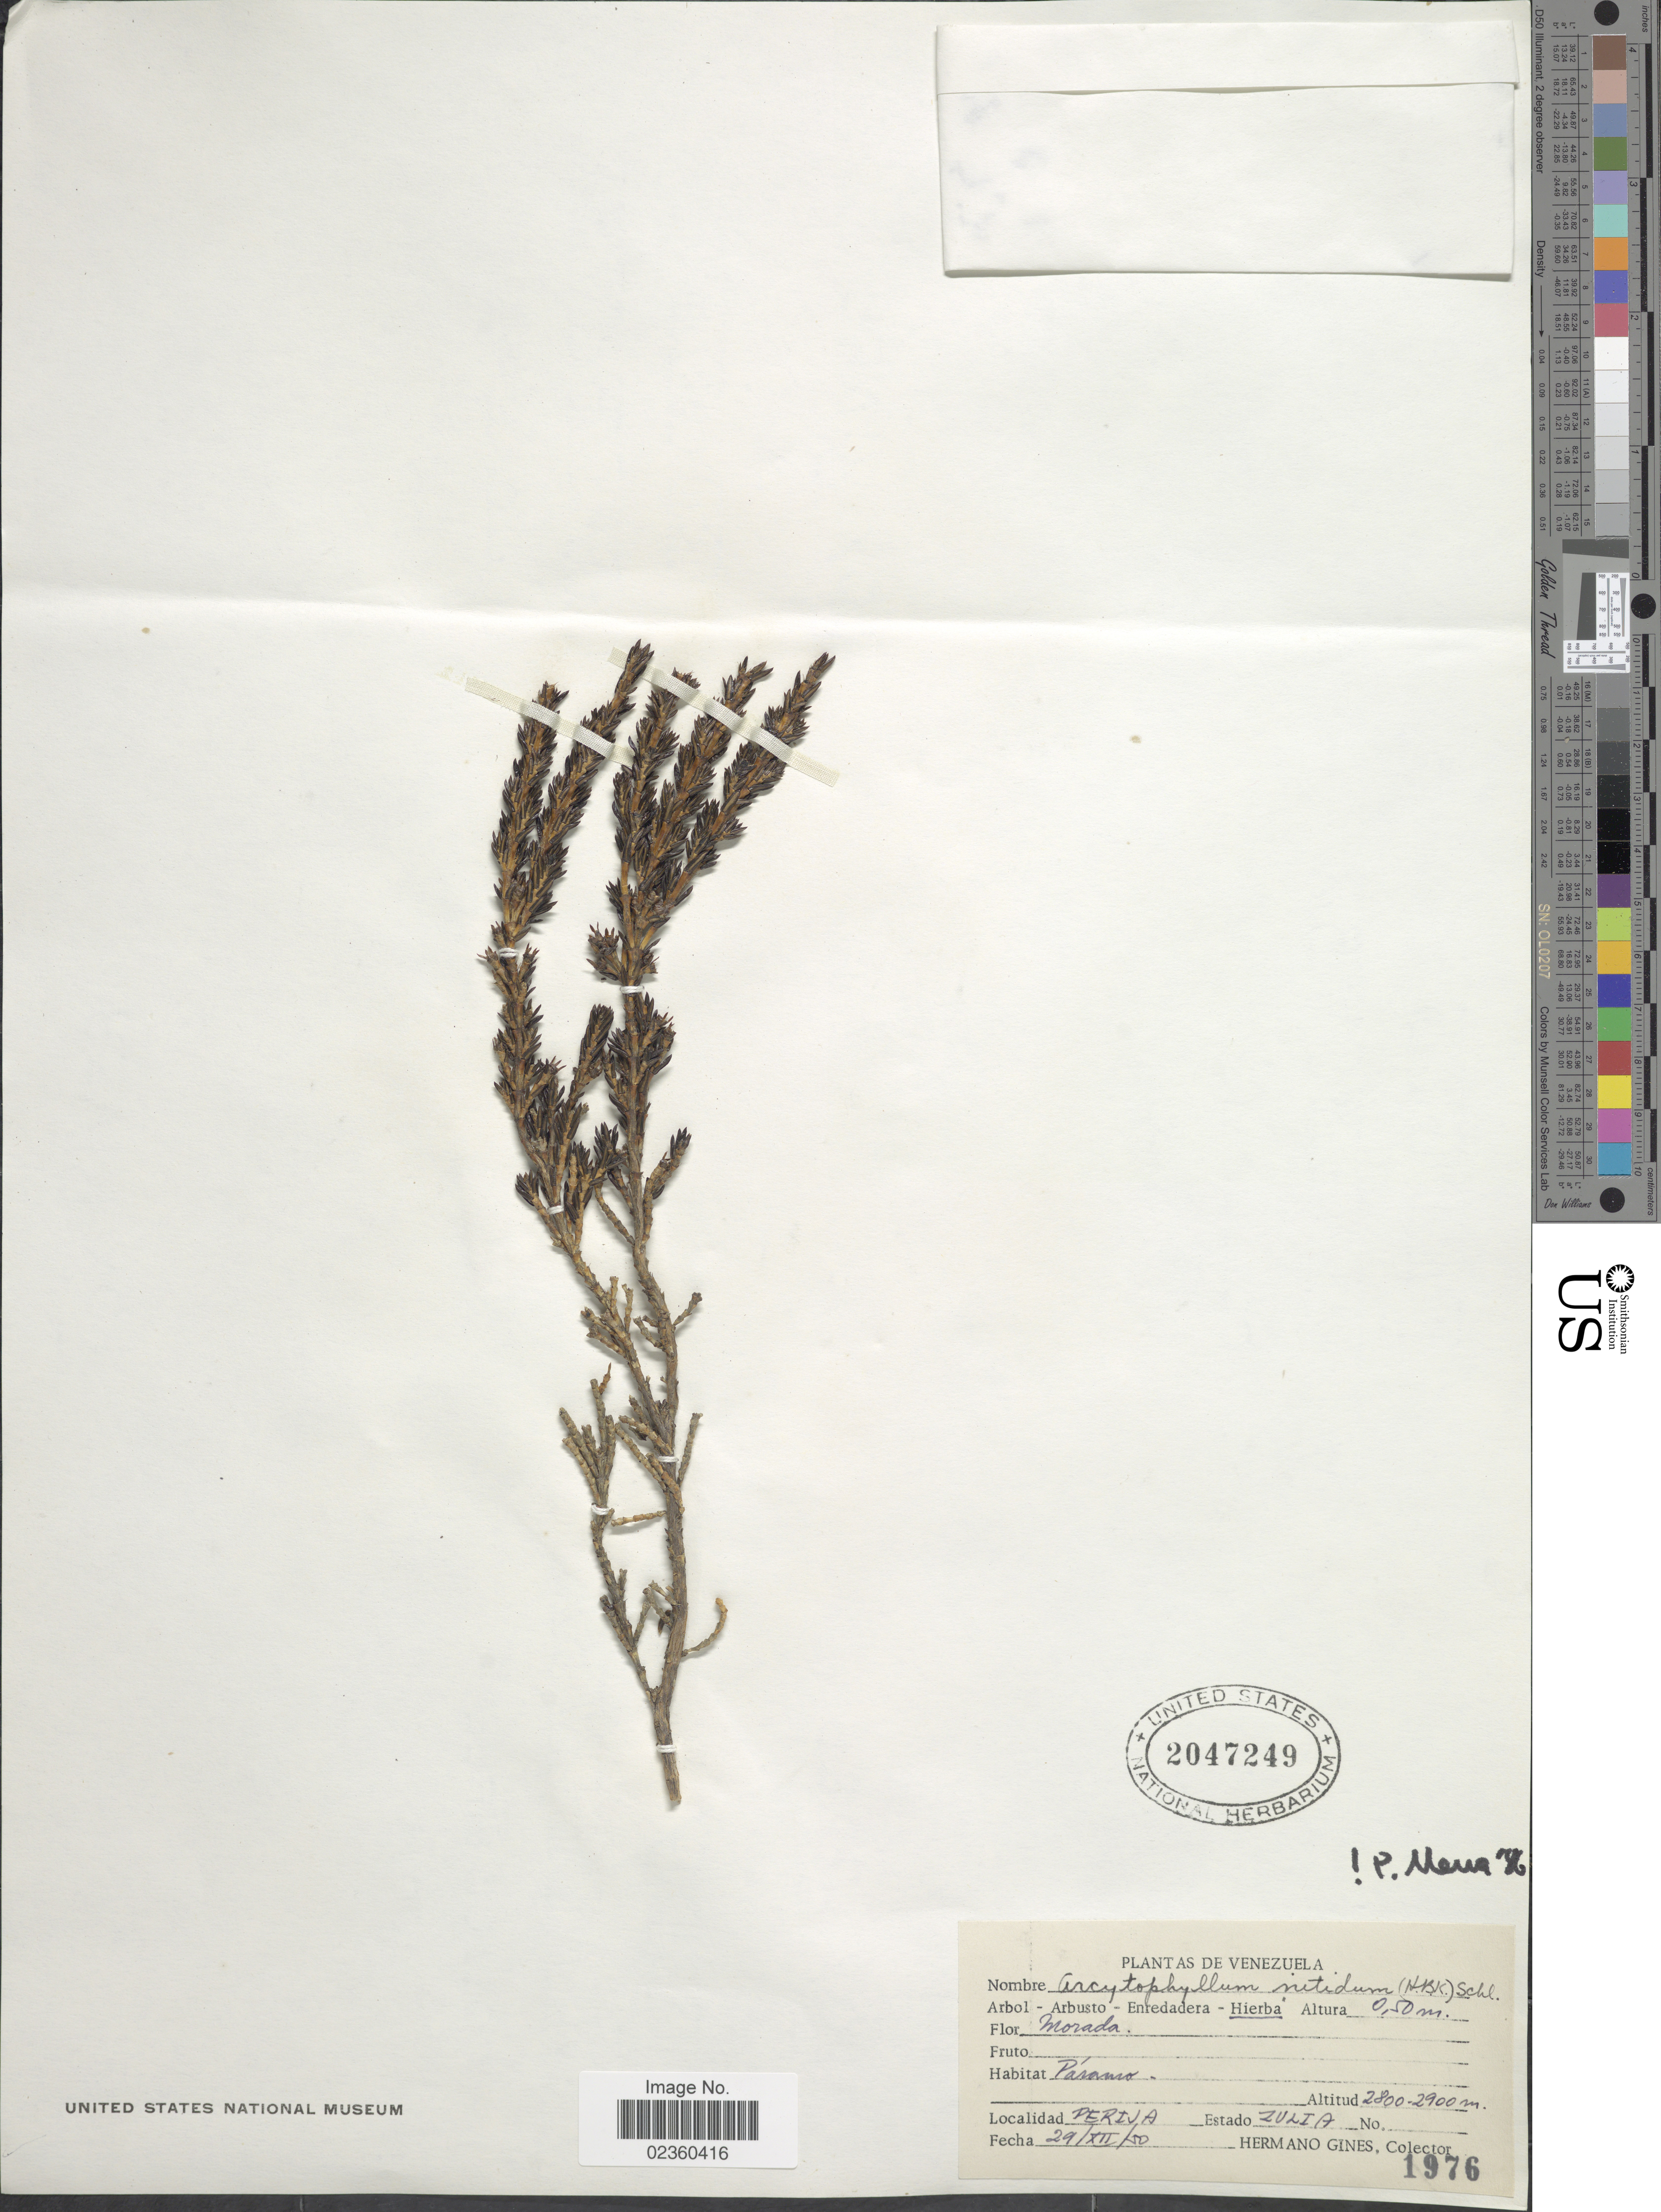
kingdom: Plantae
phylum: Tracheophyta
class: Magnoliopsida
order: Gentianales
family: Rubiaceae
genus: Arcytophyllum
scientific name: Arcytophyllum nitidum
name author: (Kunth) Schltdl.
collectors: Bro. Gines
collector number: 1976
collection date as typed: Transcribed d/m/y: 29/12/50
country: Venezuela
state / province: Zulia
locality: Perija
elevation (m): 2800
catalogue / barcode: US 2047249